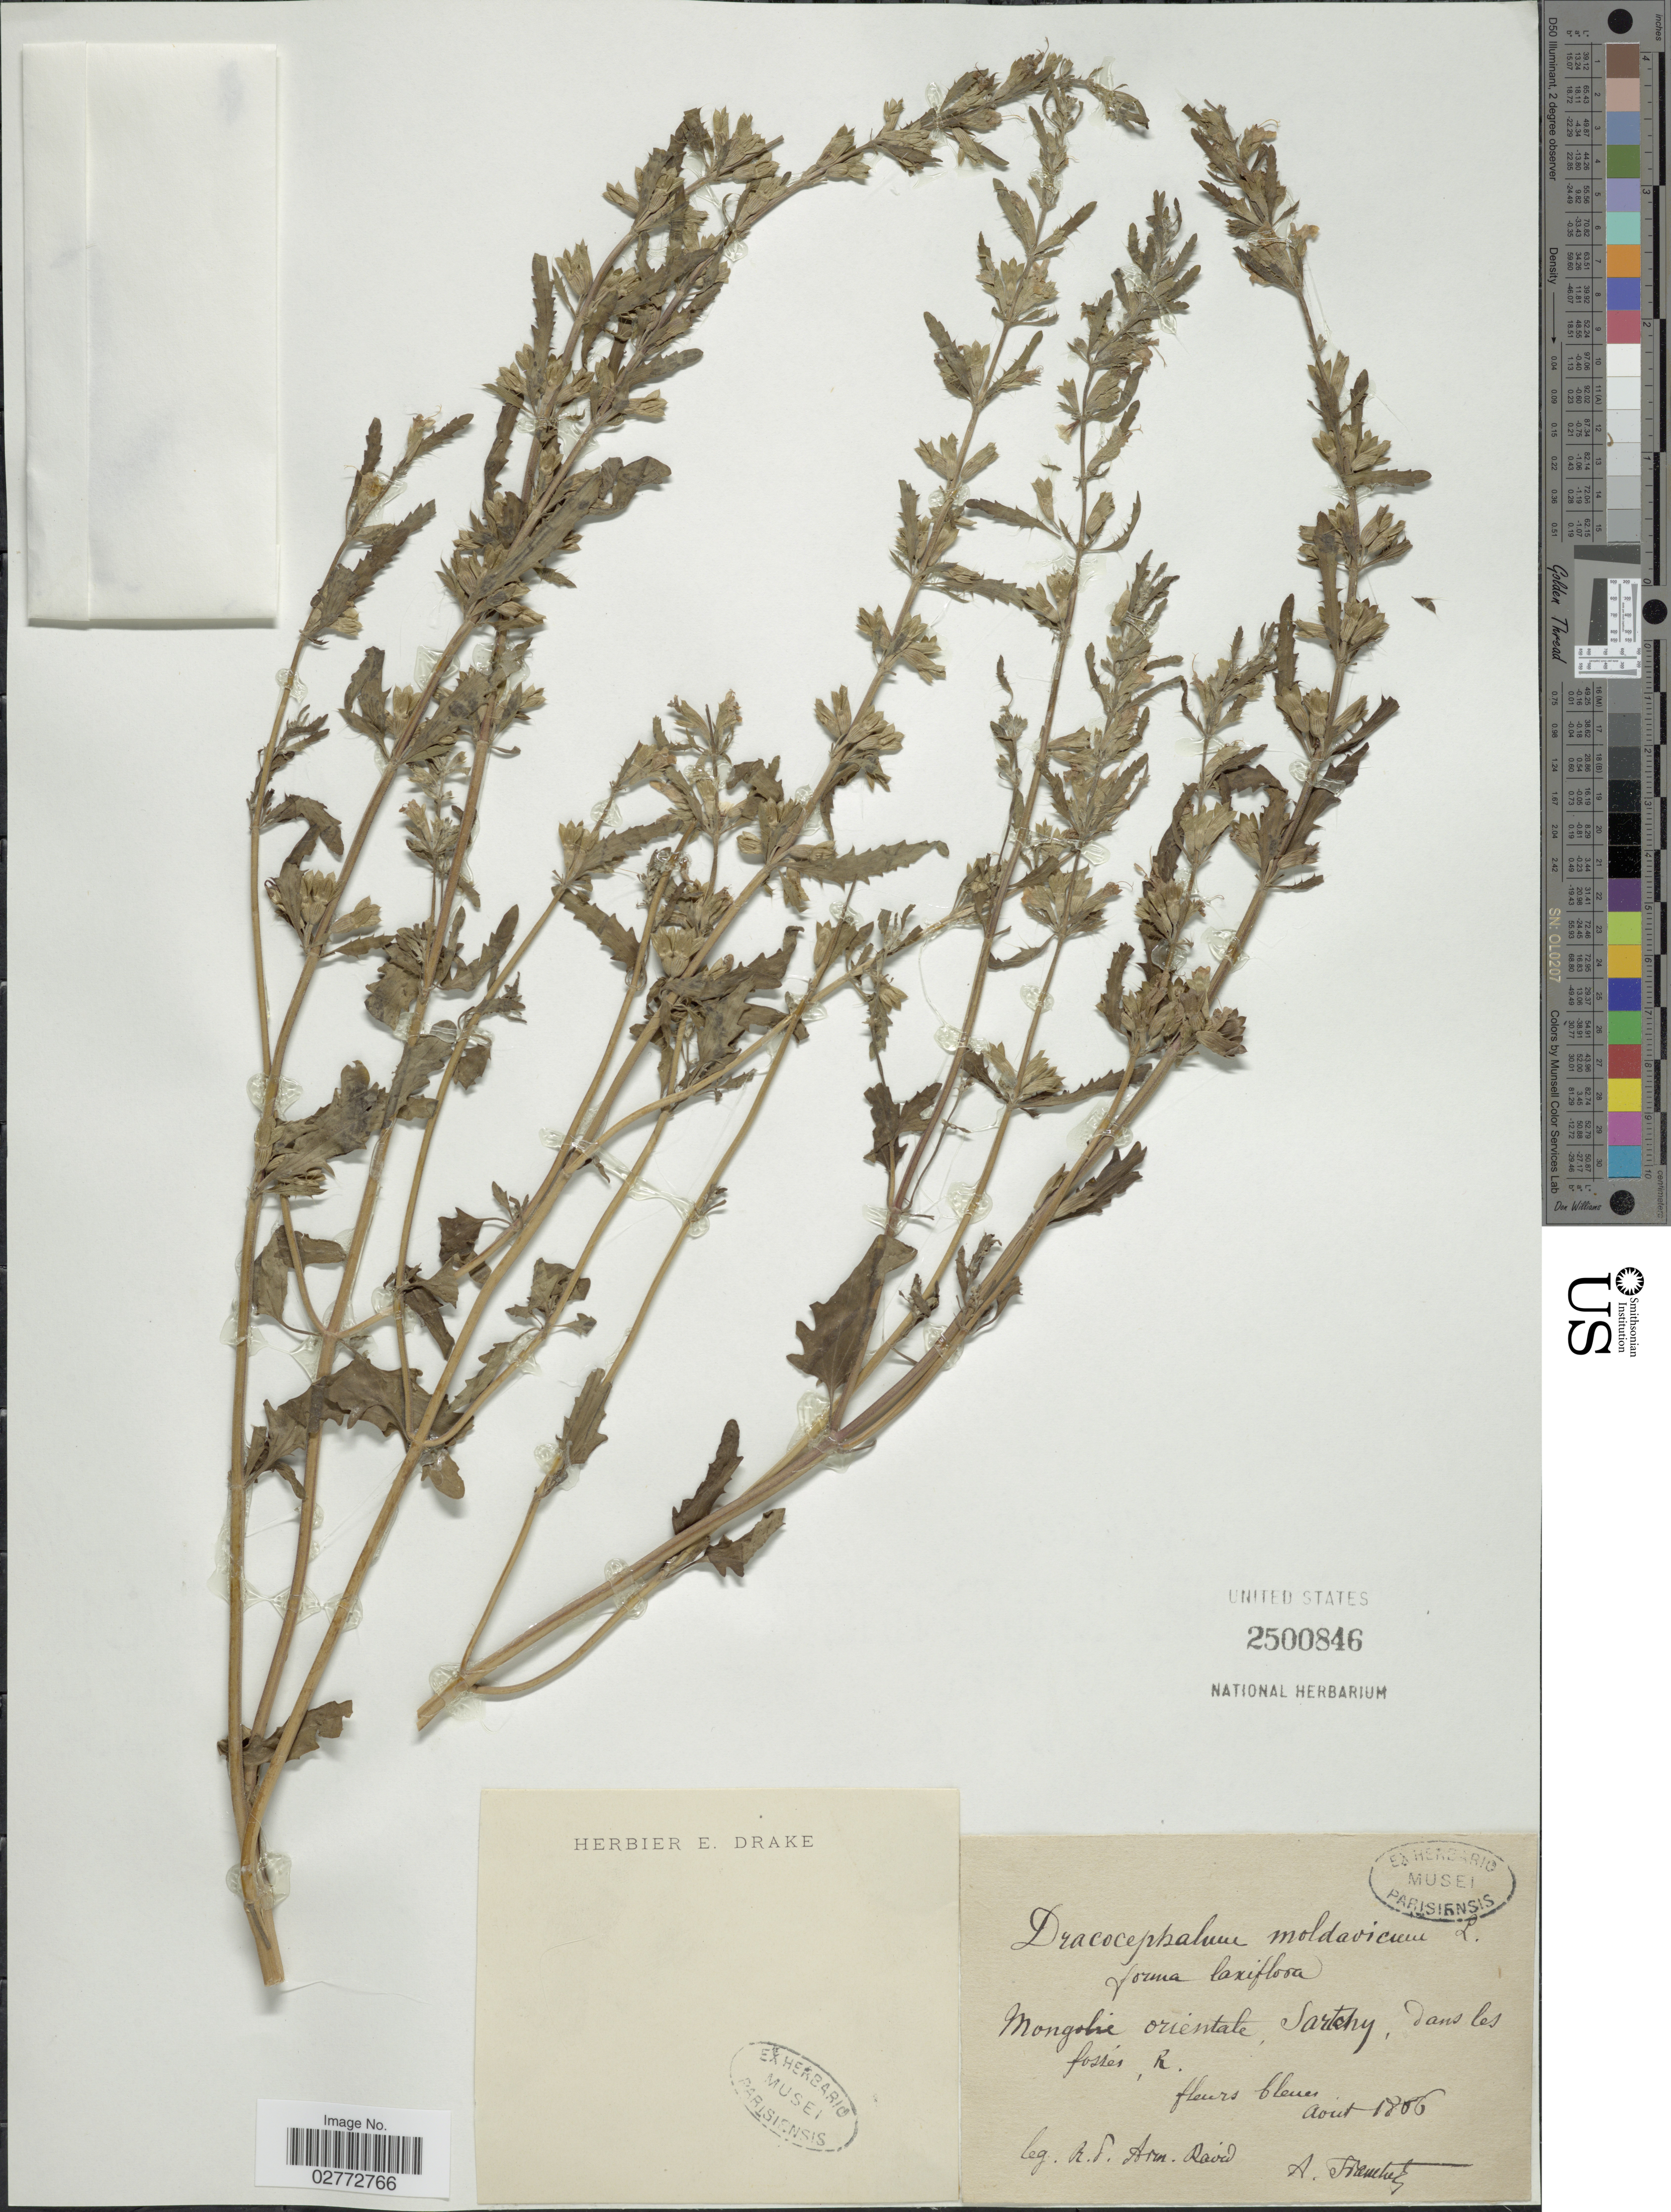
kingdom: Plantae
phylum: Tracheophyta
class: Magnoliopsida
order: Lamiales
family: Lamiaceae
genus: Dracocephalum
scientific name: Dracocephalum moldavica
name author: L.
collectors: R. Arm David & A. Sranchez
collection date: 1806-08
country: Mongolia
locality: Mongolie orientale, Satrchy, dans les fosses, R.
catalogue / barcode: US 2500846